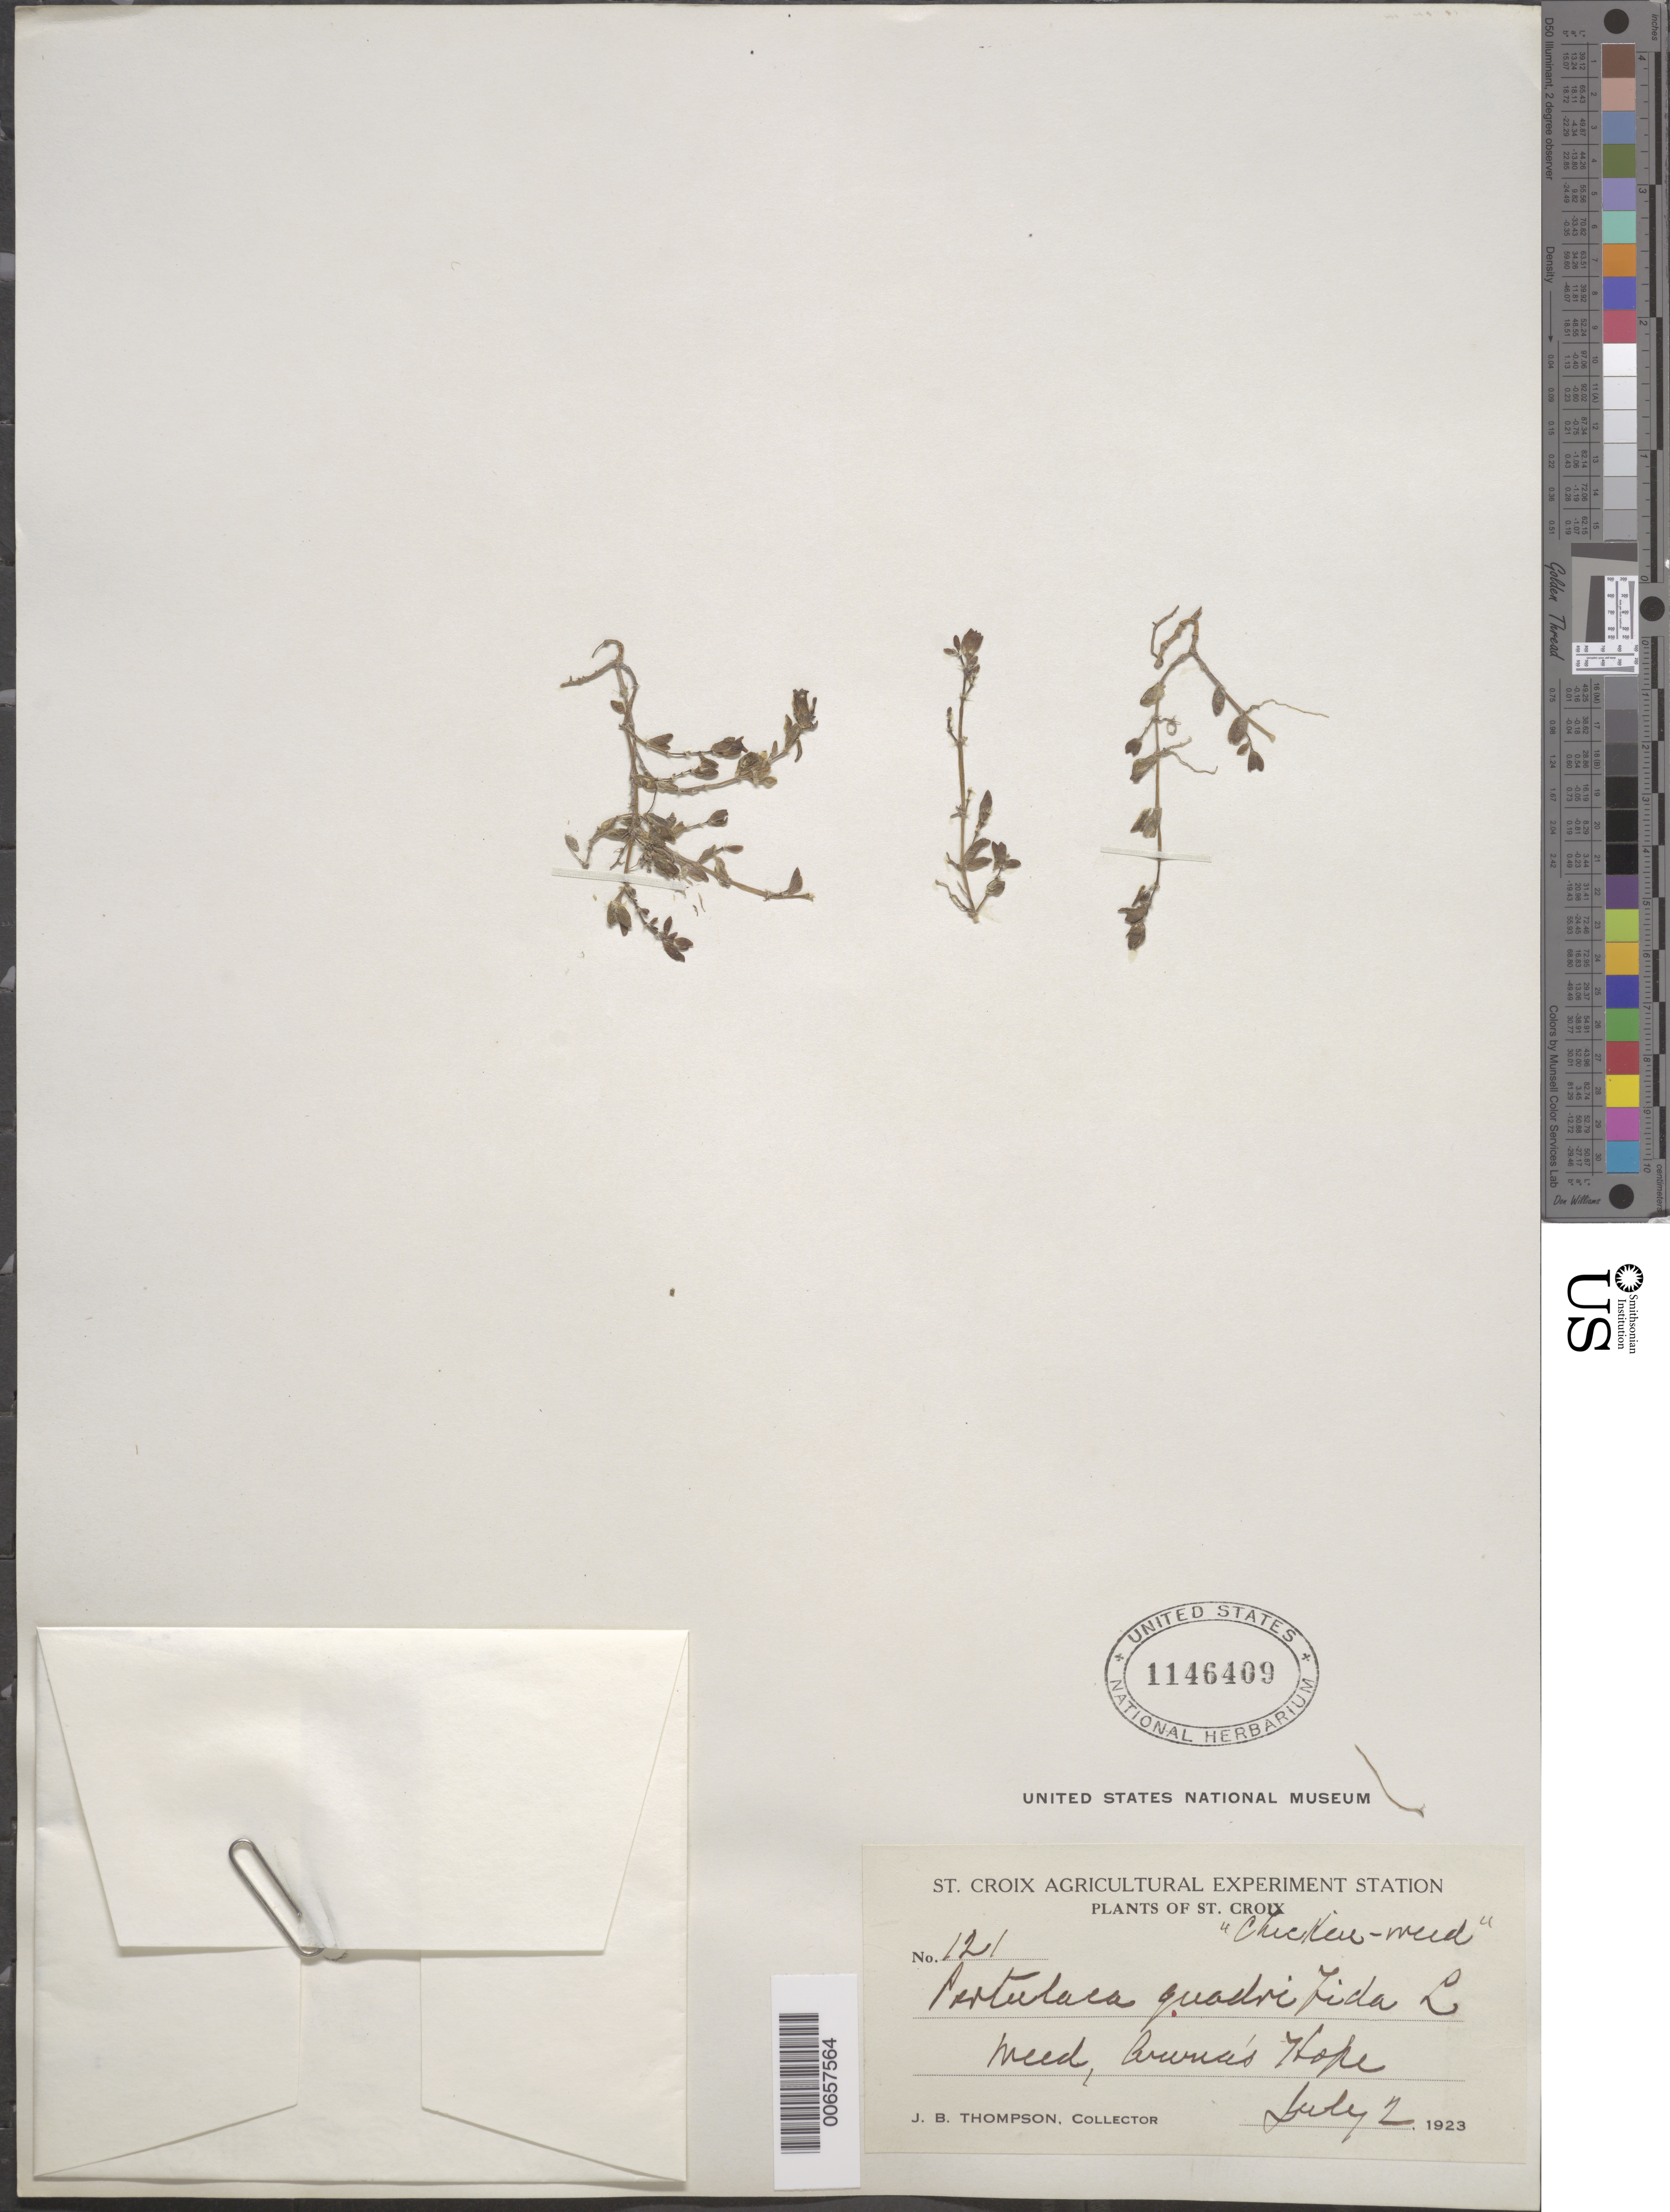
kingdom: Plantae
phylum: Tracheophyta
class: Magnoliopsida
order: Caryophyllales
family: Portulacaceae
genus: Portulaca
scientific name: Portulaca quadrifida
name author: L.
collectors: J. B. Thompson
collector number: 121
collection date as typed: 02 Jul 1923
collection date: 1923-07-02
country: U.S. Virgin Islands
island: St. Croix Island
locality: Anna's Hope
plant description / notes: Common name: chicken weed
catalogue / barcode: US 1146409